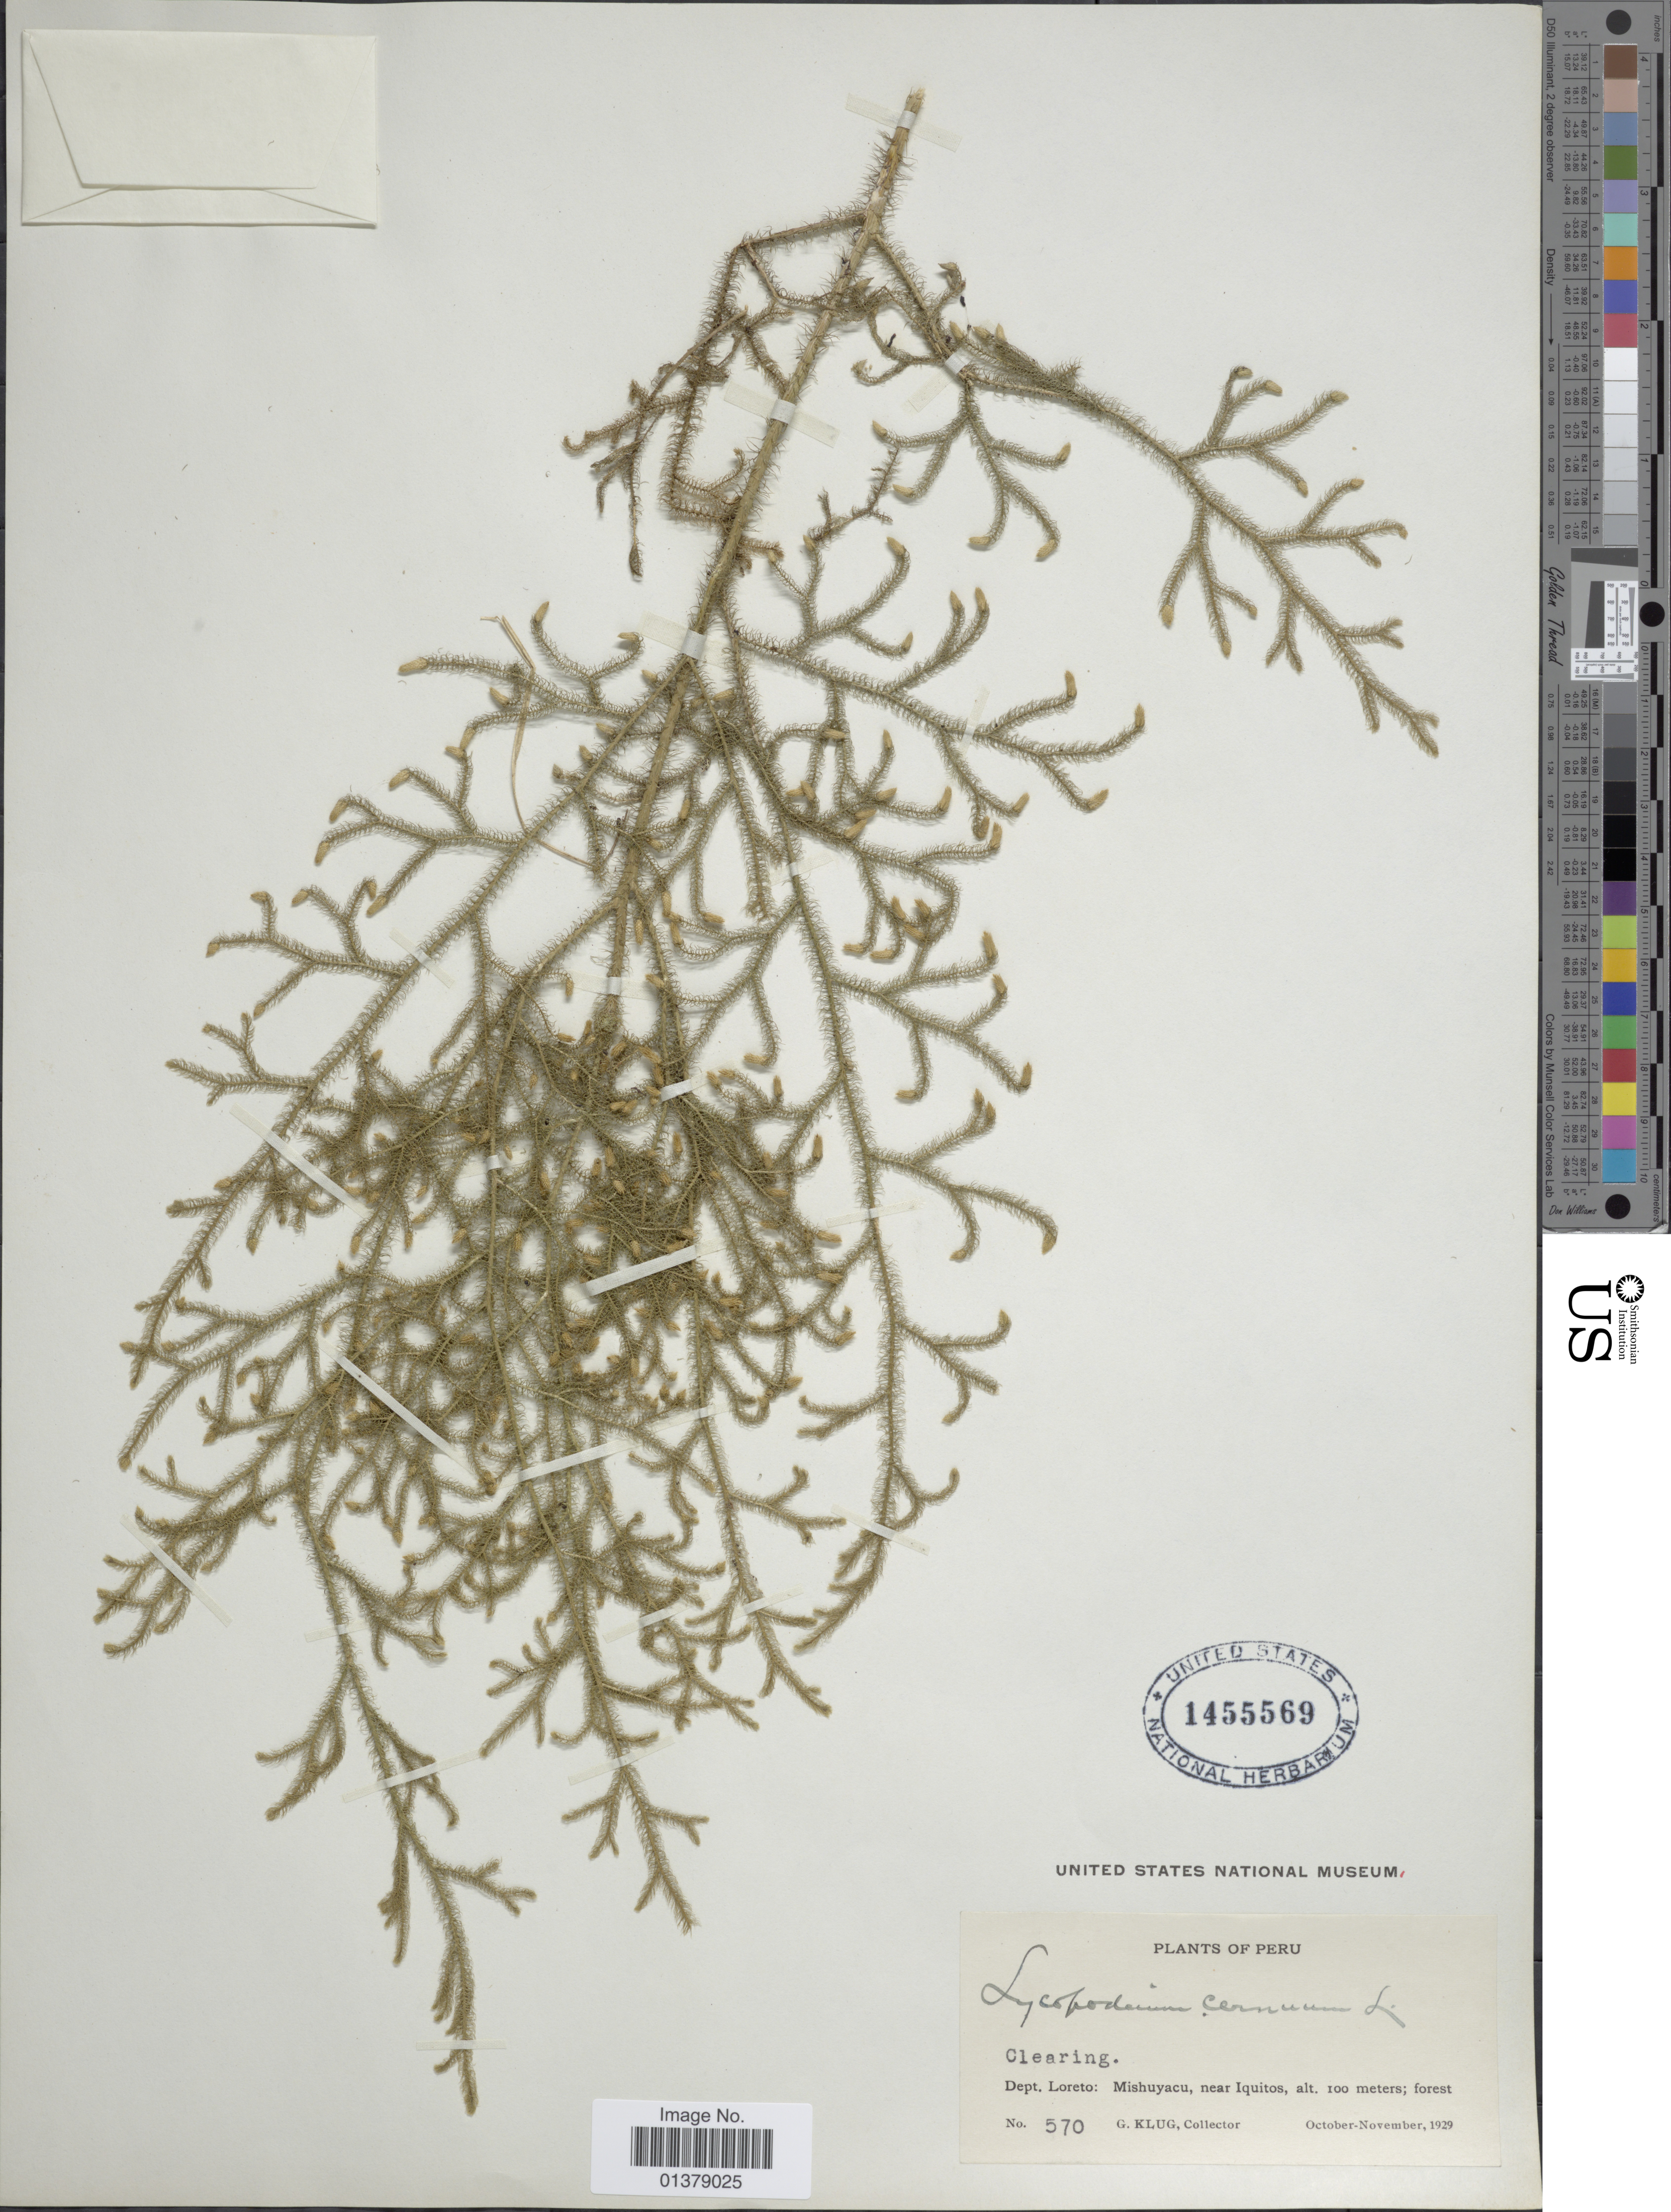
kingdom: Plantae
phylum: Tracheophyta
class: Lycopodiopsida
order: Lycopodiales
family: Lycopodiaceae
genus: Palhinhaea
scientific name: Palhinhaea cernua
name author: (L.) Vasc. & Franco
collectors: G. Klug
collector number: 570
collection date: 1929-10/1929-11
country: Peru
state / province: Loreto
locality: Mishuyacu, near Iquitos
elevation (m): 100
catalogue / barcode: US 1455569